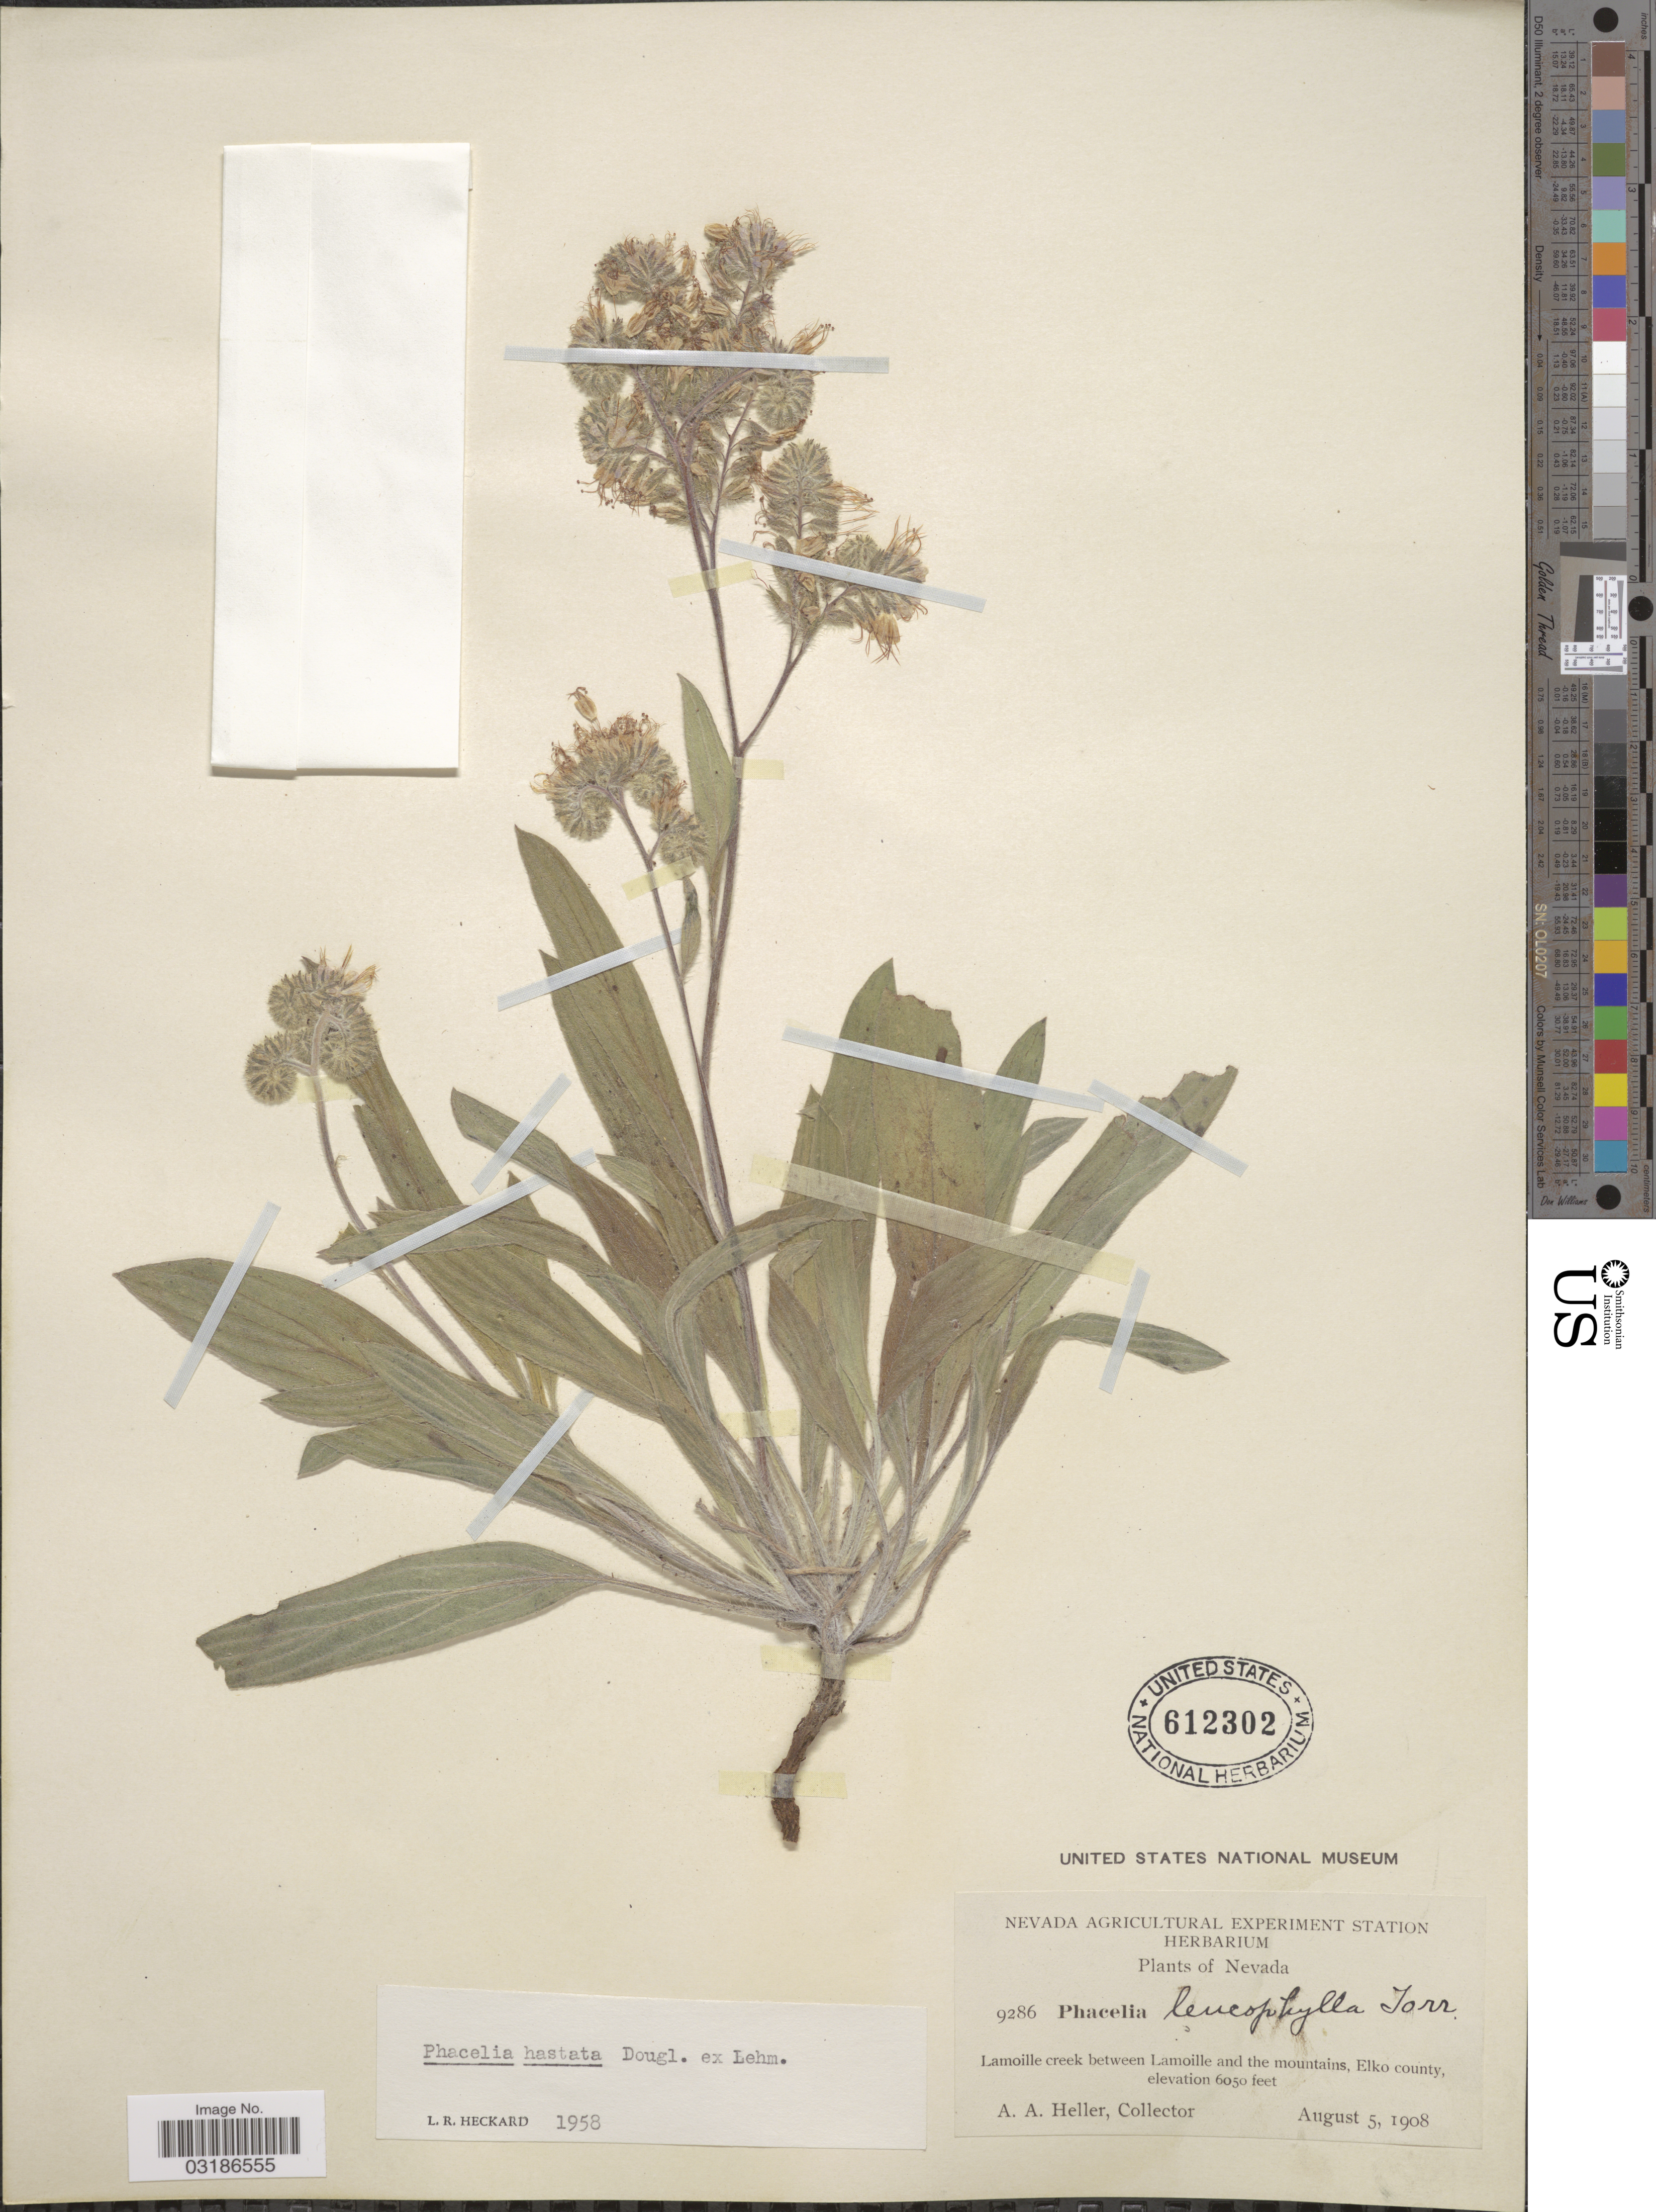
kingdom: Plantae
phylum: Tracheophyta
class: Magnoliopsida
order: Boraginales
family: Hydrophyllaceae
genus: Phacelia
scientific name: Phacelia hastata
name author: Douglas ex Lehm.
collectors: A. A. Heller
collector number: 9286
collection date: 1908-08-05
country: United States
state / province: Nevada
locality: Lamoile creek between Lamoile and the mountains, Elko county.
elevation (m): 1844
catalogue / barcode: US 612302